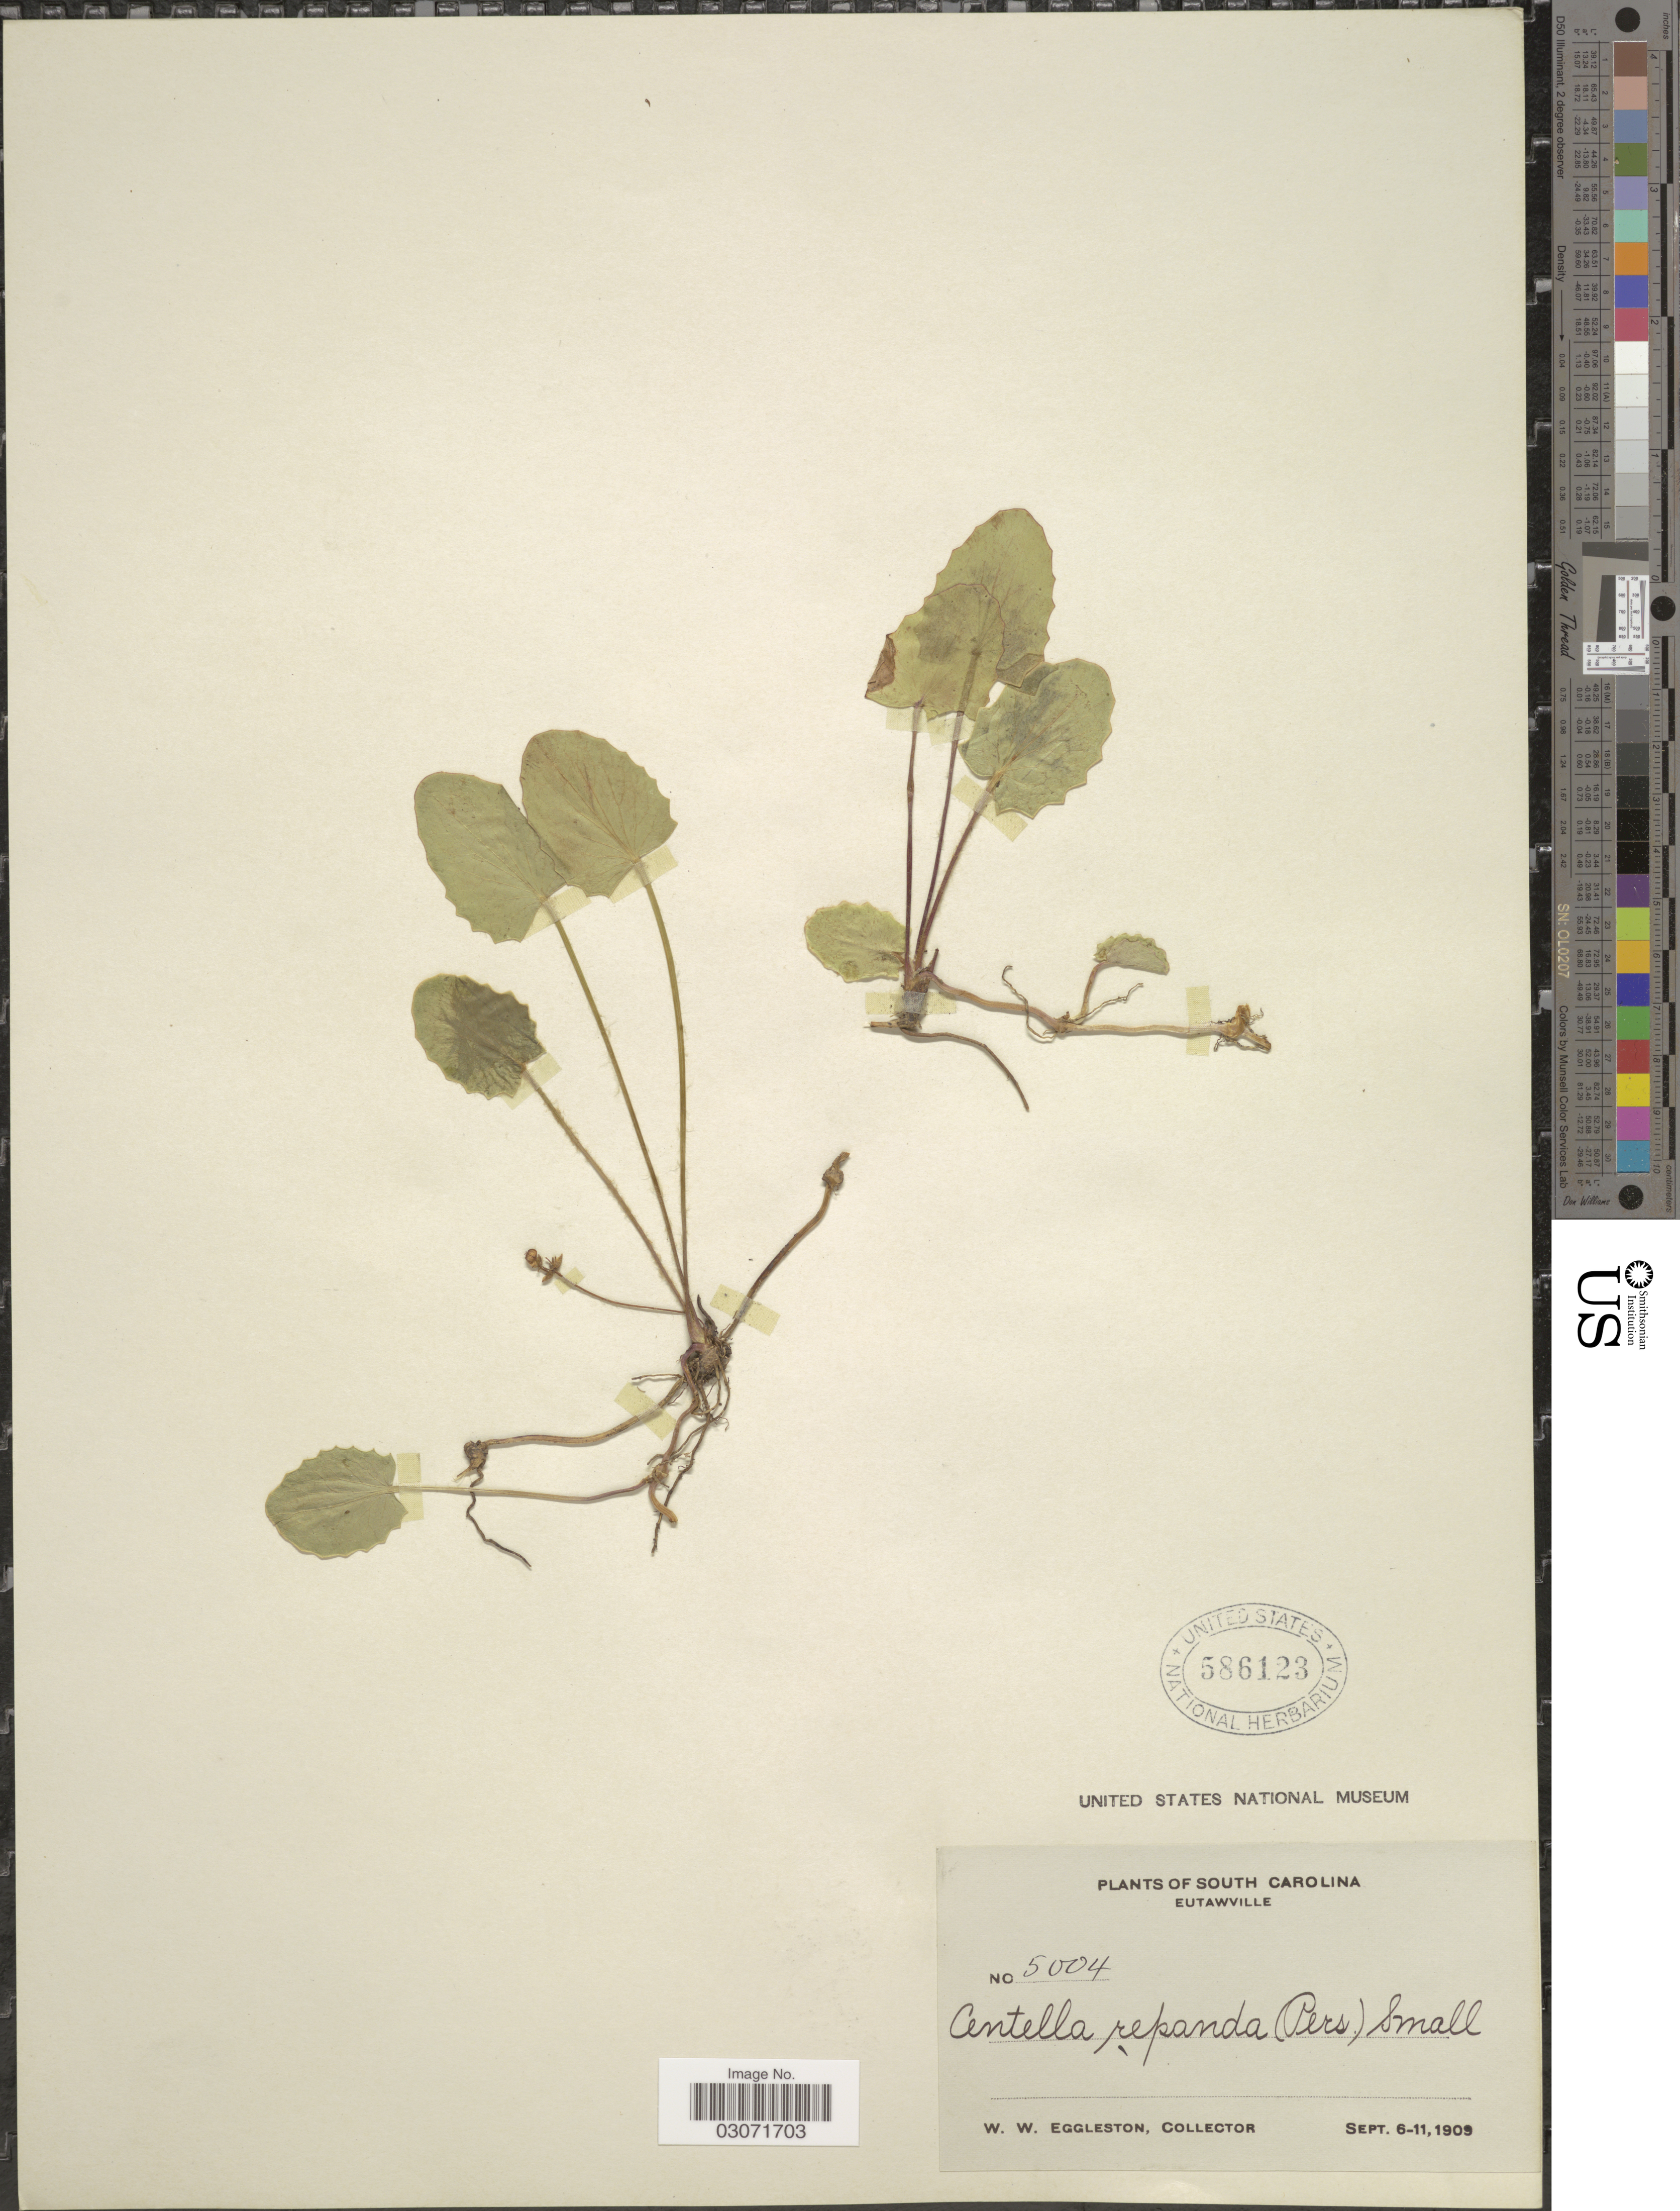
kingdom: Plantae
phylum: Tracheophyta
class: Magnoliopsida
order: Apiales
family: Apiaceae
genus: Centella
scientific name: Centella asiatica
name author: (L.) Urb.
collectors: W. W. Eggleston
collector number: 5004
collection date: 1909-09-06/1909-09-11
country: United States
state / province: South Carolina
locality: Eutawville.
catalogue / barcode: US 586123